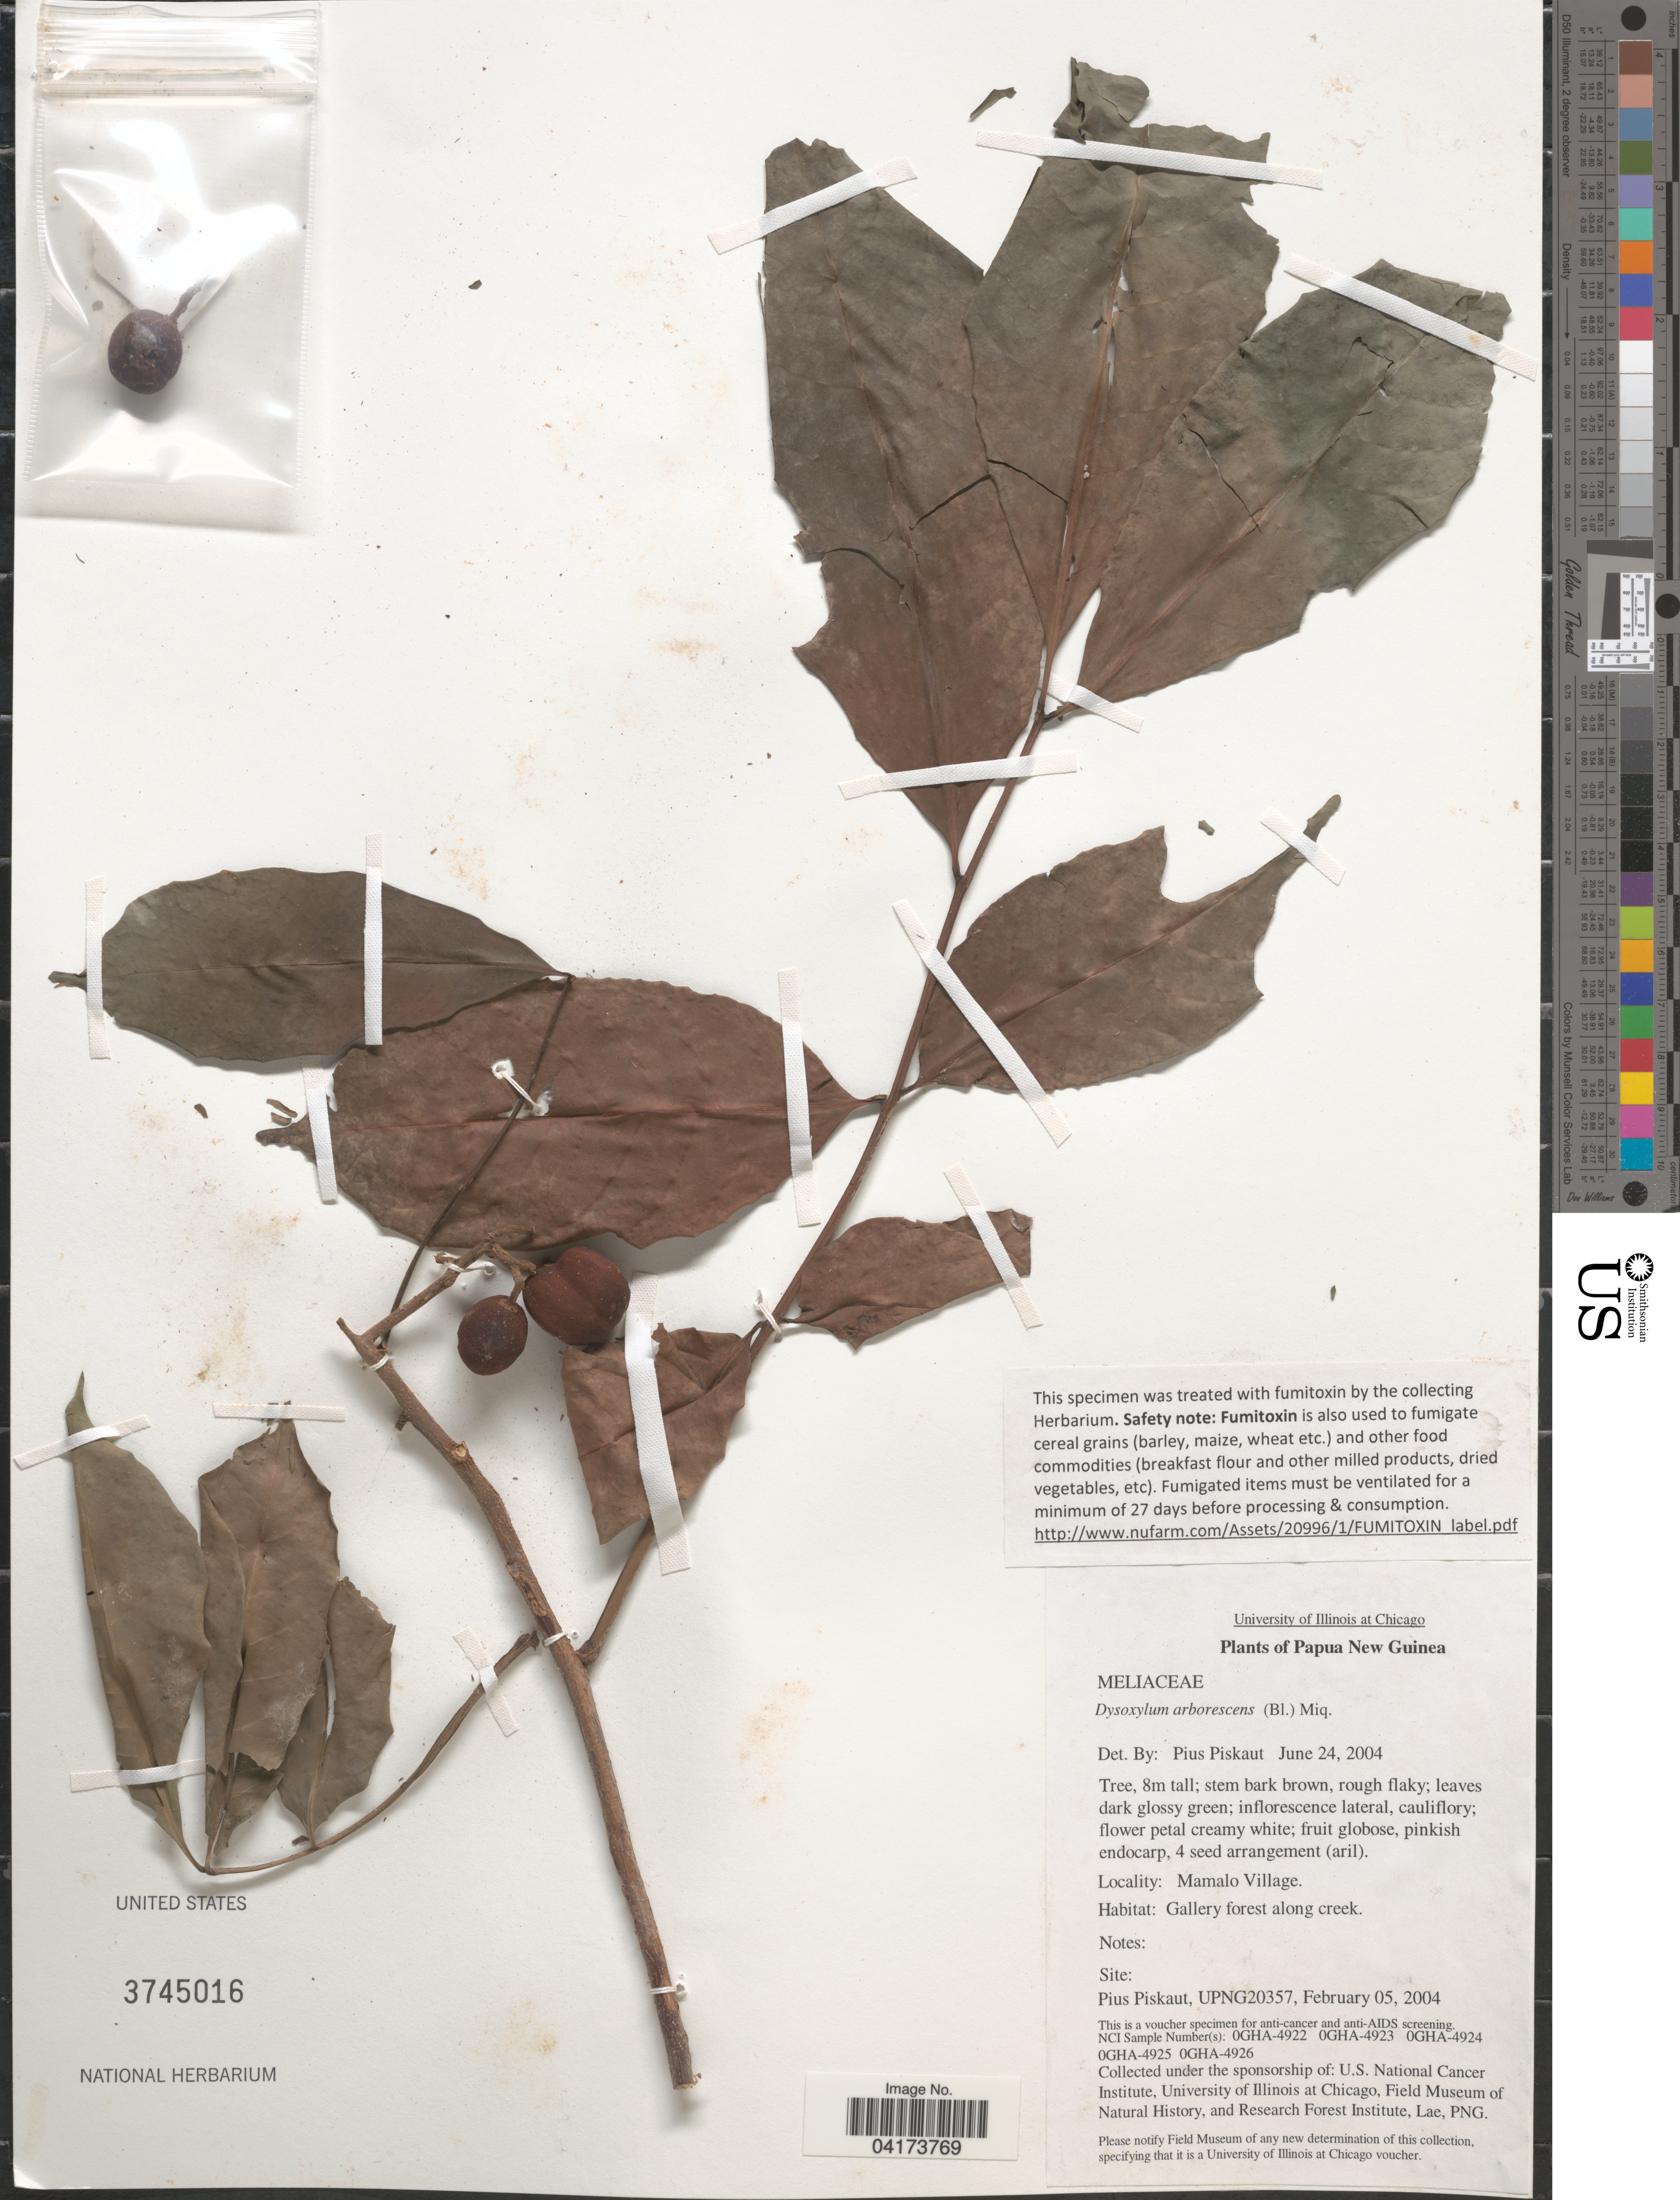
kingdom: Plantae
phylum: Tracheophyta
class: Magnoliopsida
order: Sapindales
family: Meliaceae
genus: Goniocheton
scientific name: Goniocheton arborescens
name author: Blume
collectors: P. Piskaut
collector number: UPNG20357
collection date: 2004-02-05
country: Papua New Guinea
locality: Mamalo Village.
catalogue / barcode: US 3745016